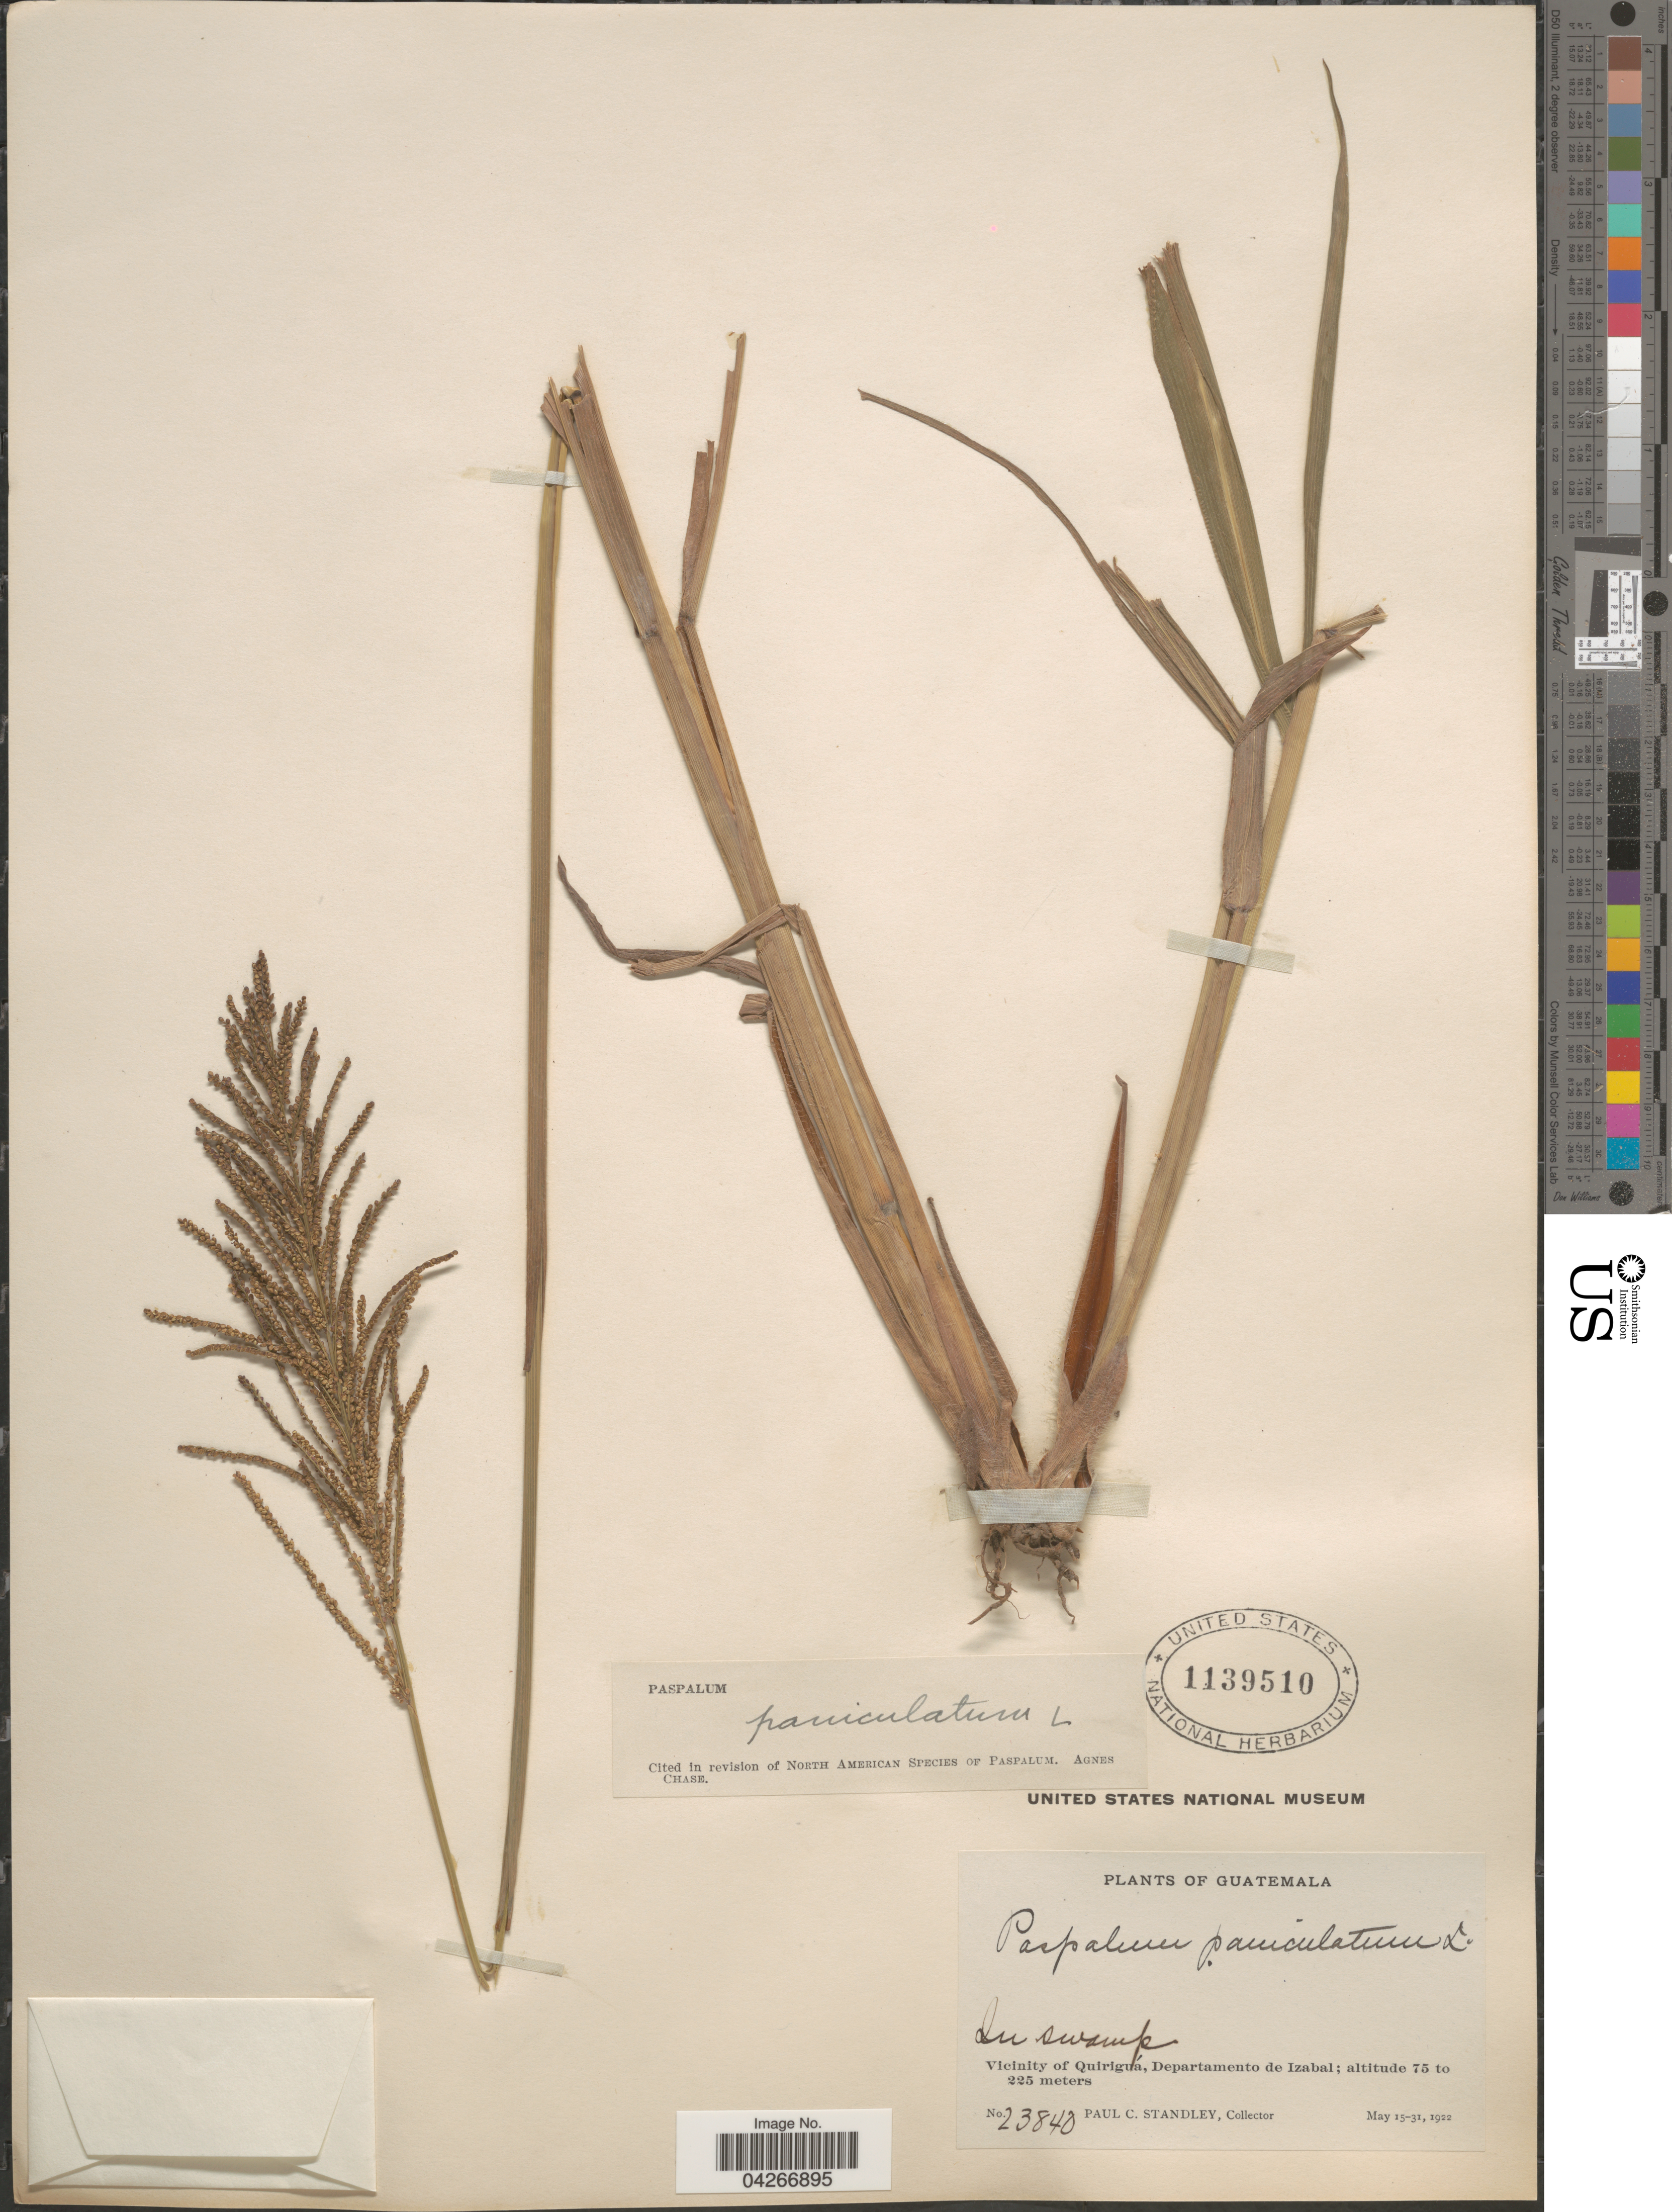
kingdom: Plantae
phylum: Tracheophyta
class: Liliopsida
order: Poales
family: Poaceae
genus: Paspalum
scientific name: Paspalum paniculatum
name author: L.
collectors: P. C. Standley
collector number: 23840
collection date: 1922-05-15/1922-05-31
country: Guatemala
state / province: Izabal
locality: Vicinity of Quiriguá, Departamento de Izabal.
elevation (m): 75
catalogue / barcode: US 1139510